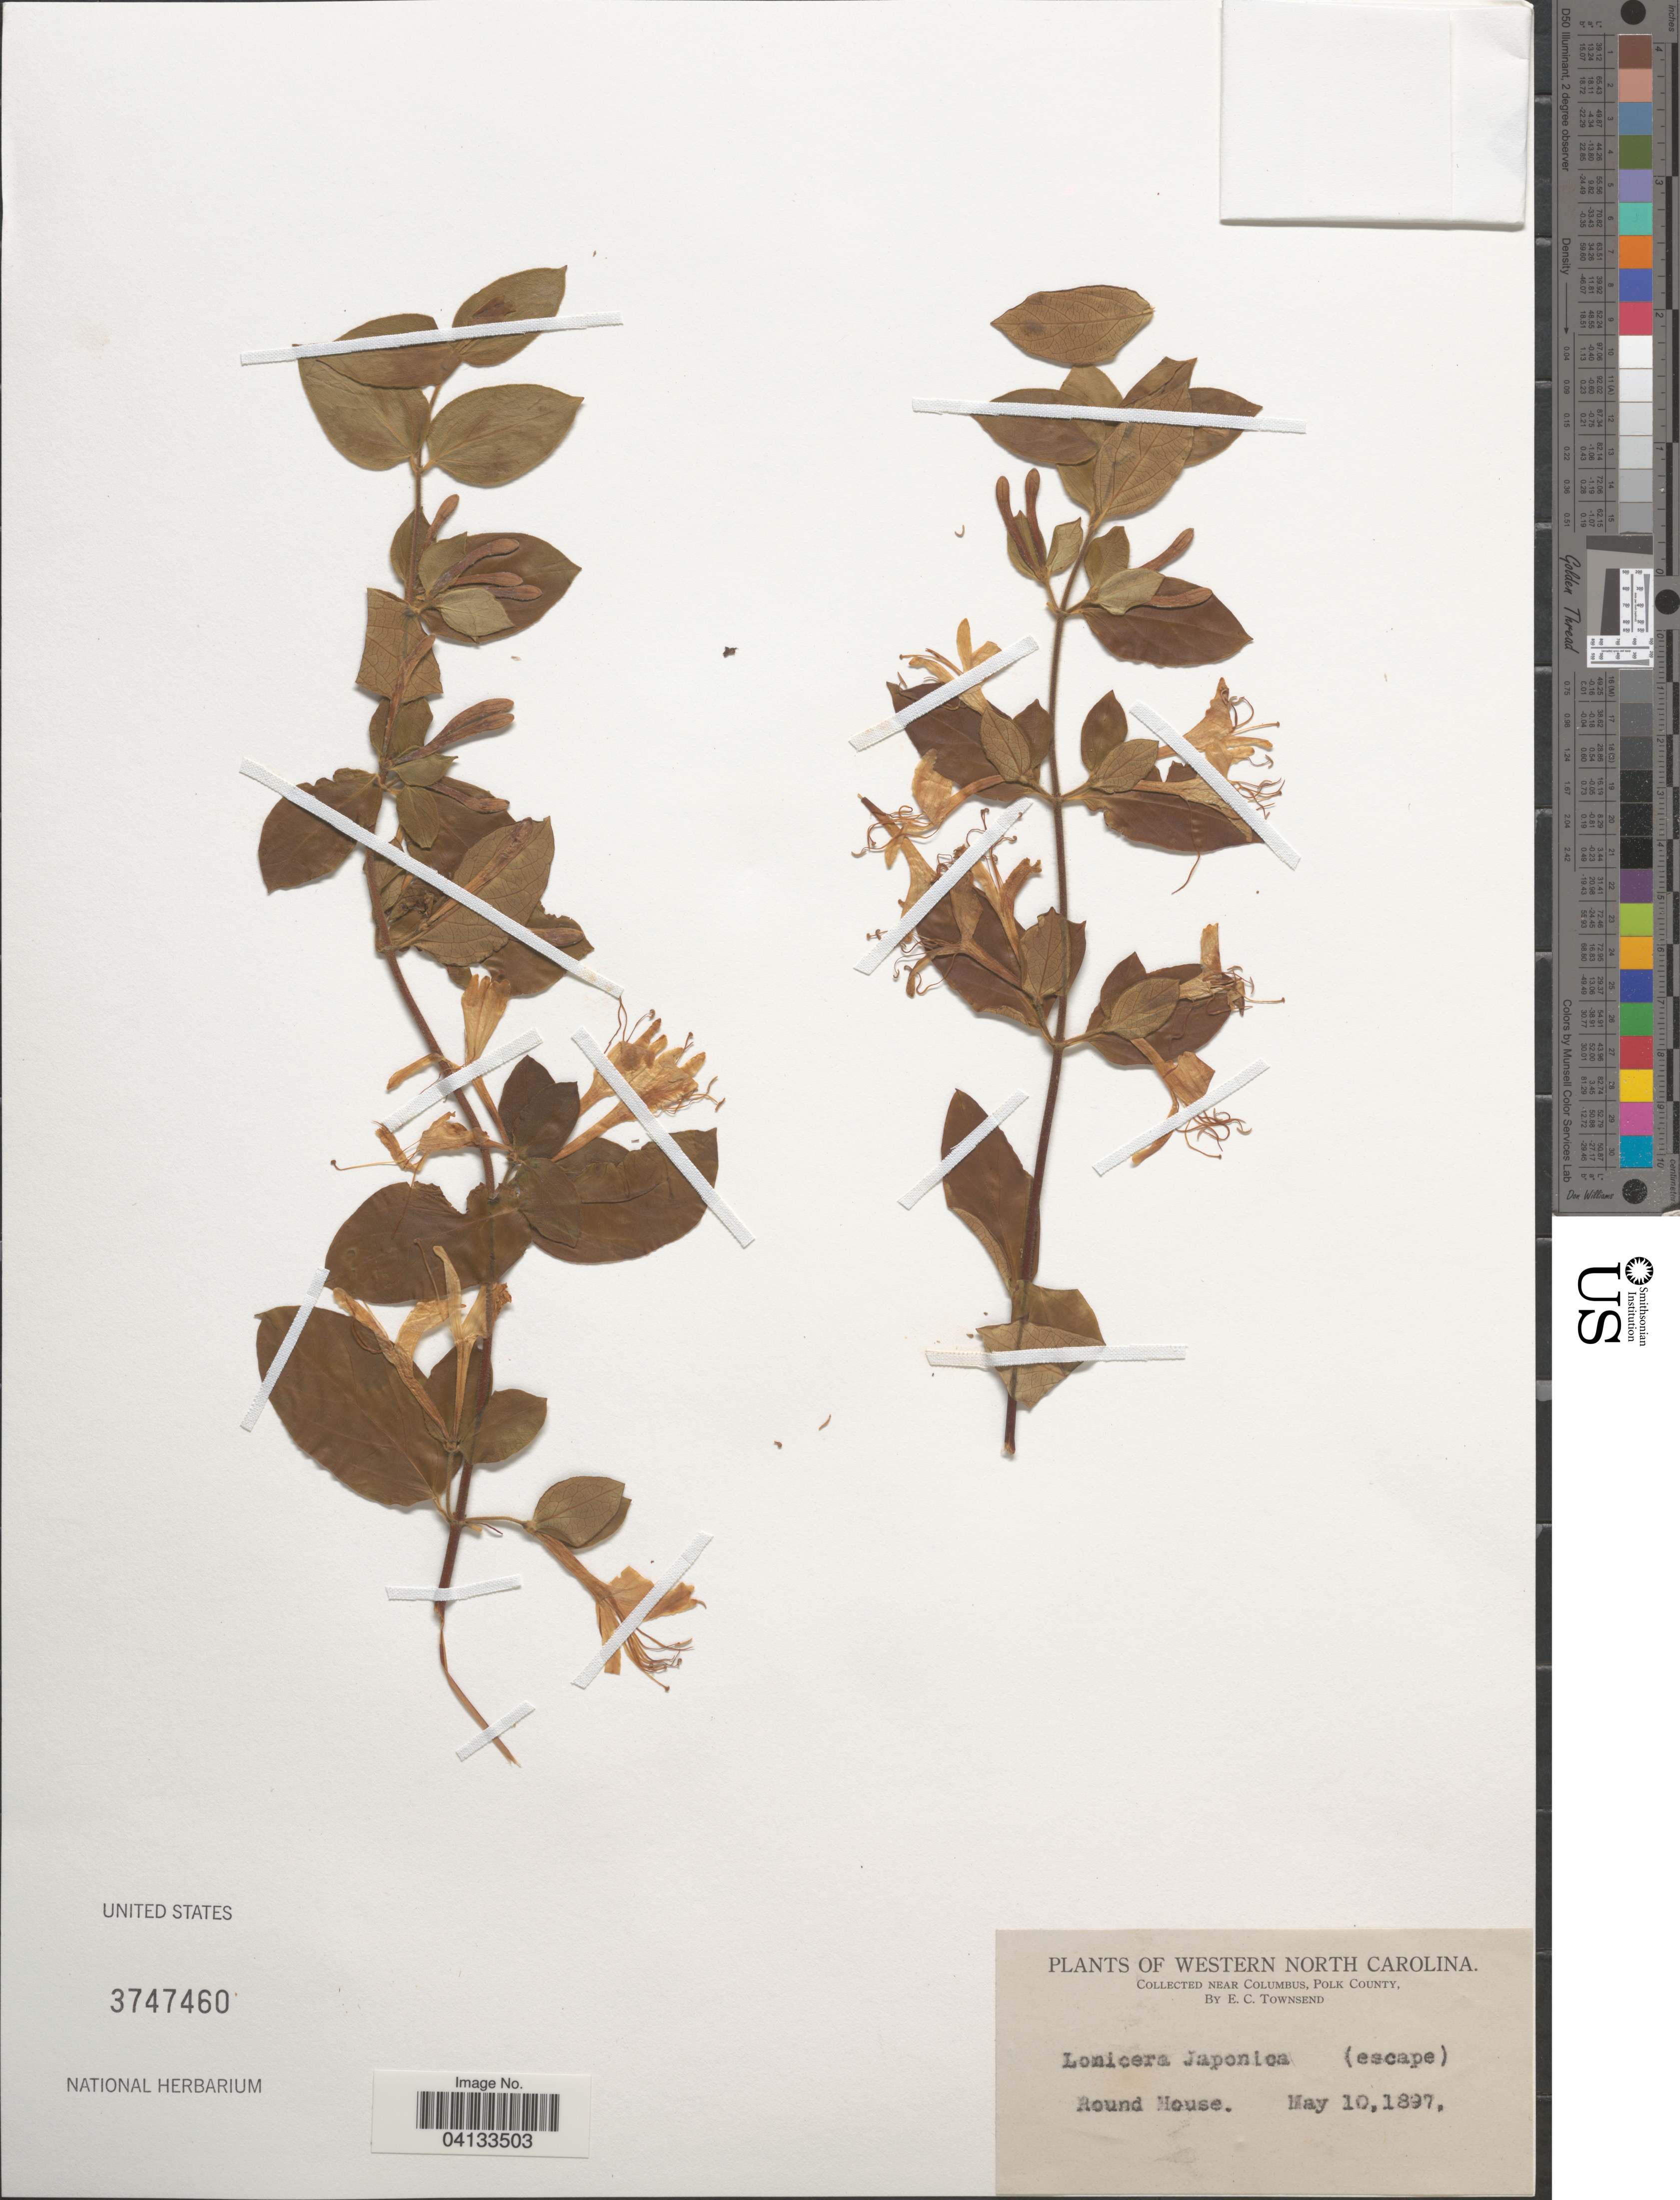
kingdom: Plantae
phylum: Tracheophyta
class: Magnoliopsida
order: Dipsacales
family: Caprifoliaceae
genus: Lonicera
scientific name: Lonicera japonica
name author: Thunb.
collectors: E. C. Townsend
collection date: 1897-05-10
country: United States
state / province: North Carolina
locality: Western North Carolina. Near Columbus, Polk County. Round House.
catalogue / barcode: US 3747460